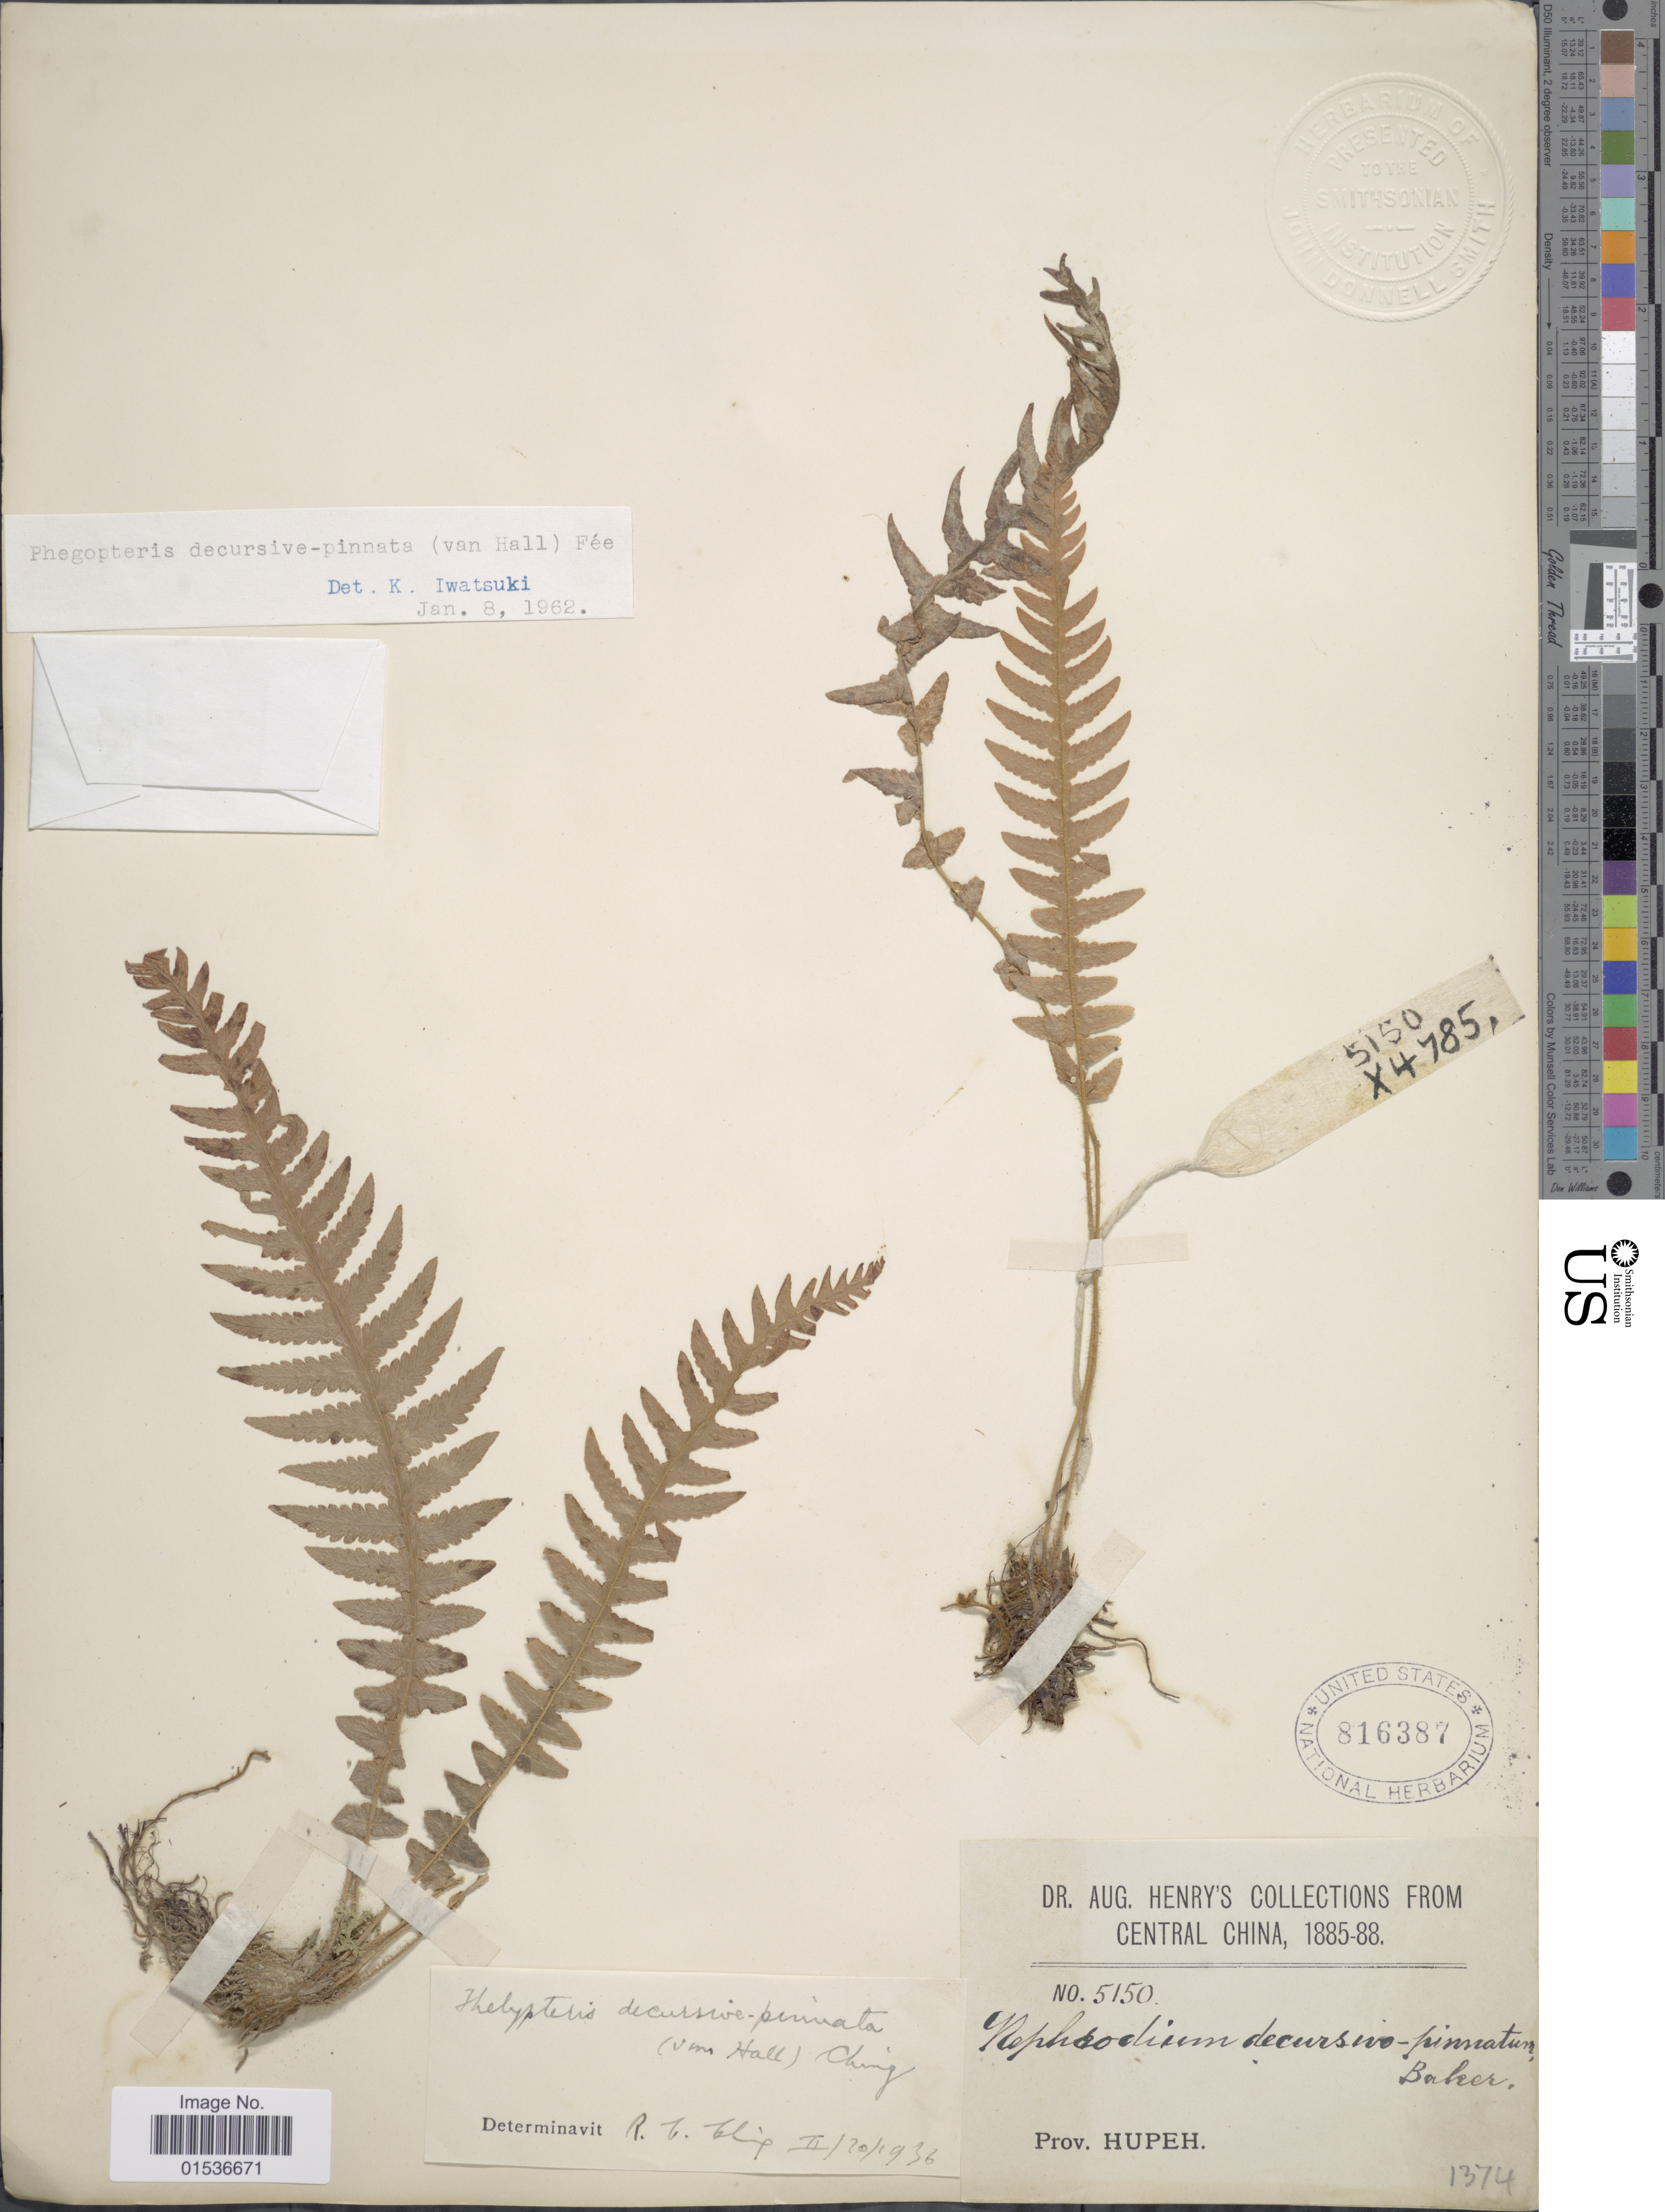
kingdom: Plantae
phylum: Tracheophyta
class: Polypodiopsida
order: Polypodiales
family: Thelypteridaceae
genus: Phegopteris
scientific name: Phegopteris decursivepinnata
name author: (H.C. Hall) Fée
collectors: A. Henry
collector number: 5150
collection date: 1885/1888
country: China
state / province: Hubei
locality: Central China. Prov. Hupeh.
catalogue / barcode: US 816387